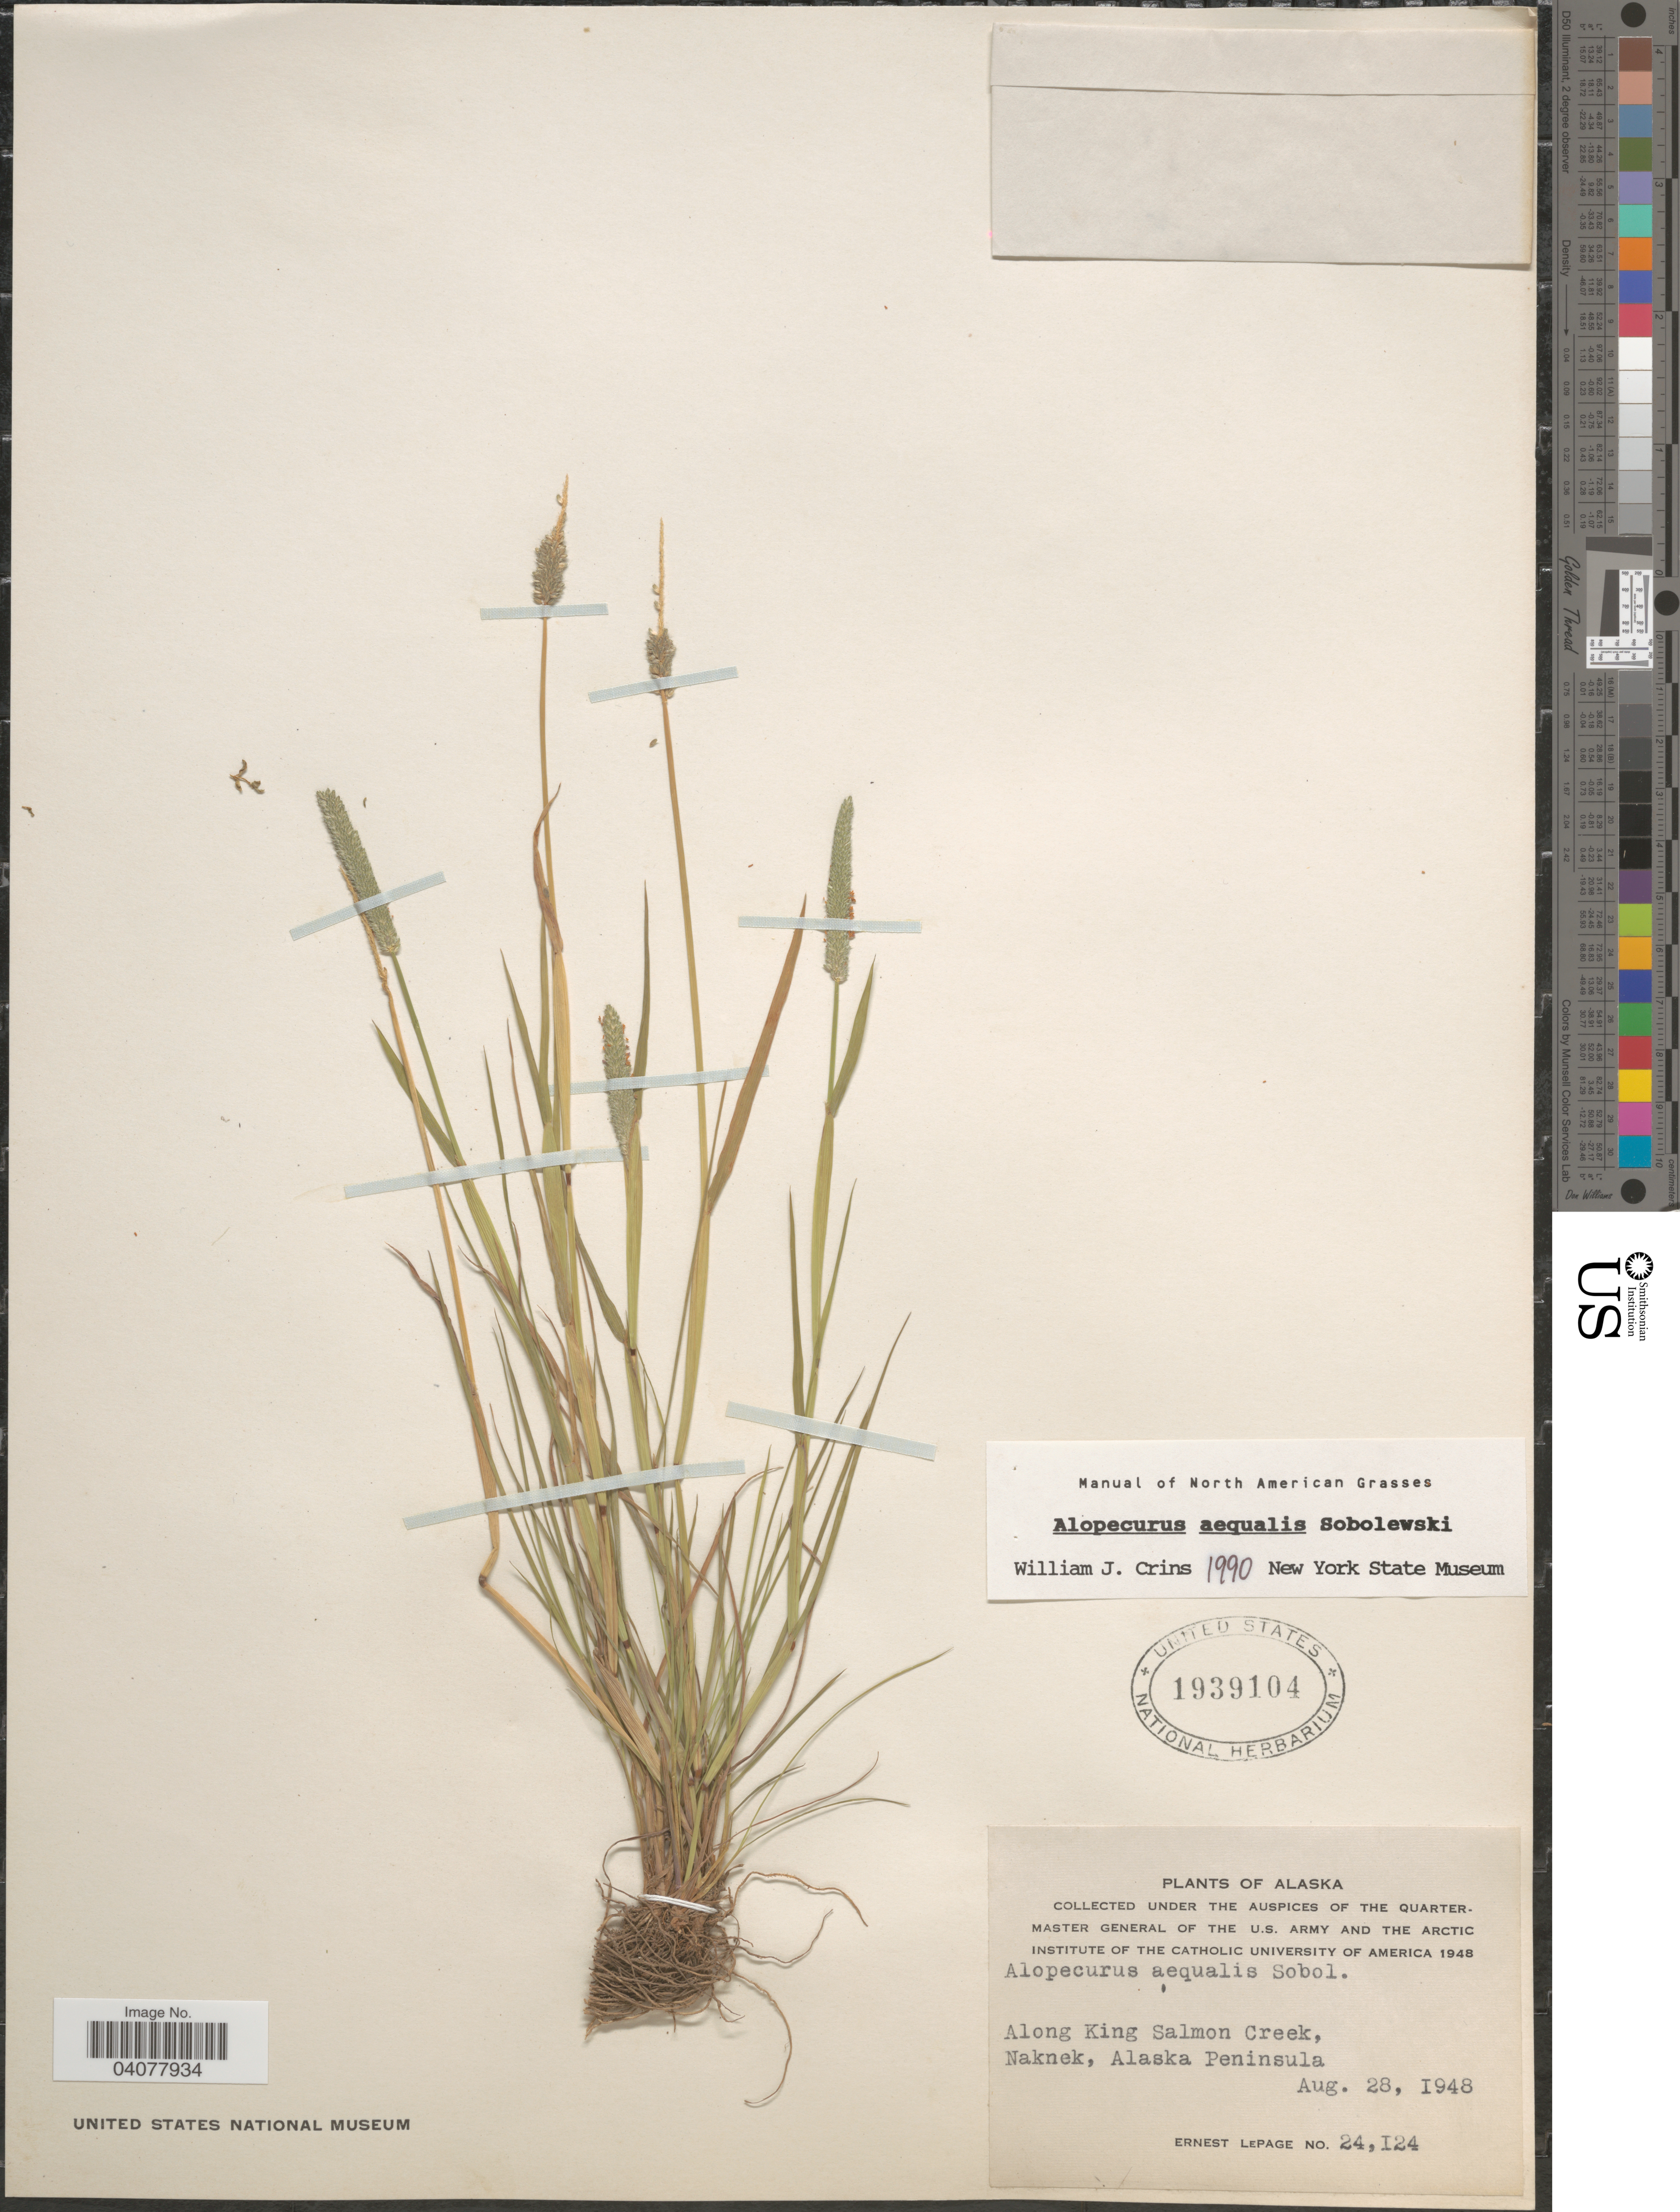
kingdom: Plantae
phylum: Tracheophyta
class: Liliopsida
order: Poales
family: Poaceae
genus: Alopecurus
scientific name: Alopecurus aequalis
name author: Sobol.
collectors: E. Lepage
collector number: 24124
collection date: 1948-08-28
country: United States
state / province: Alaska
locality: Along King Salmon Creek, Naknek, Alaska Peninsula.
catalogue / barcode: US 1939104